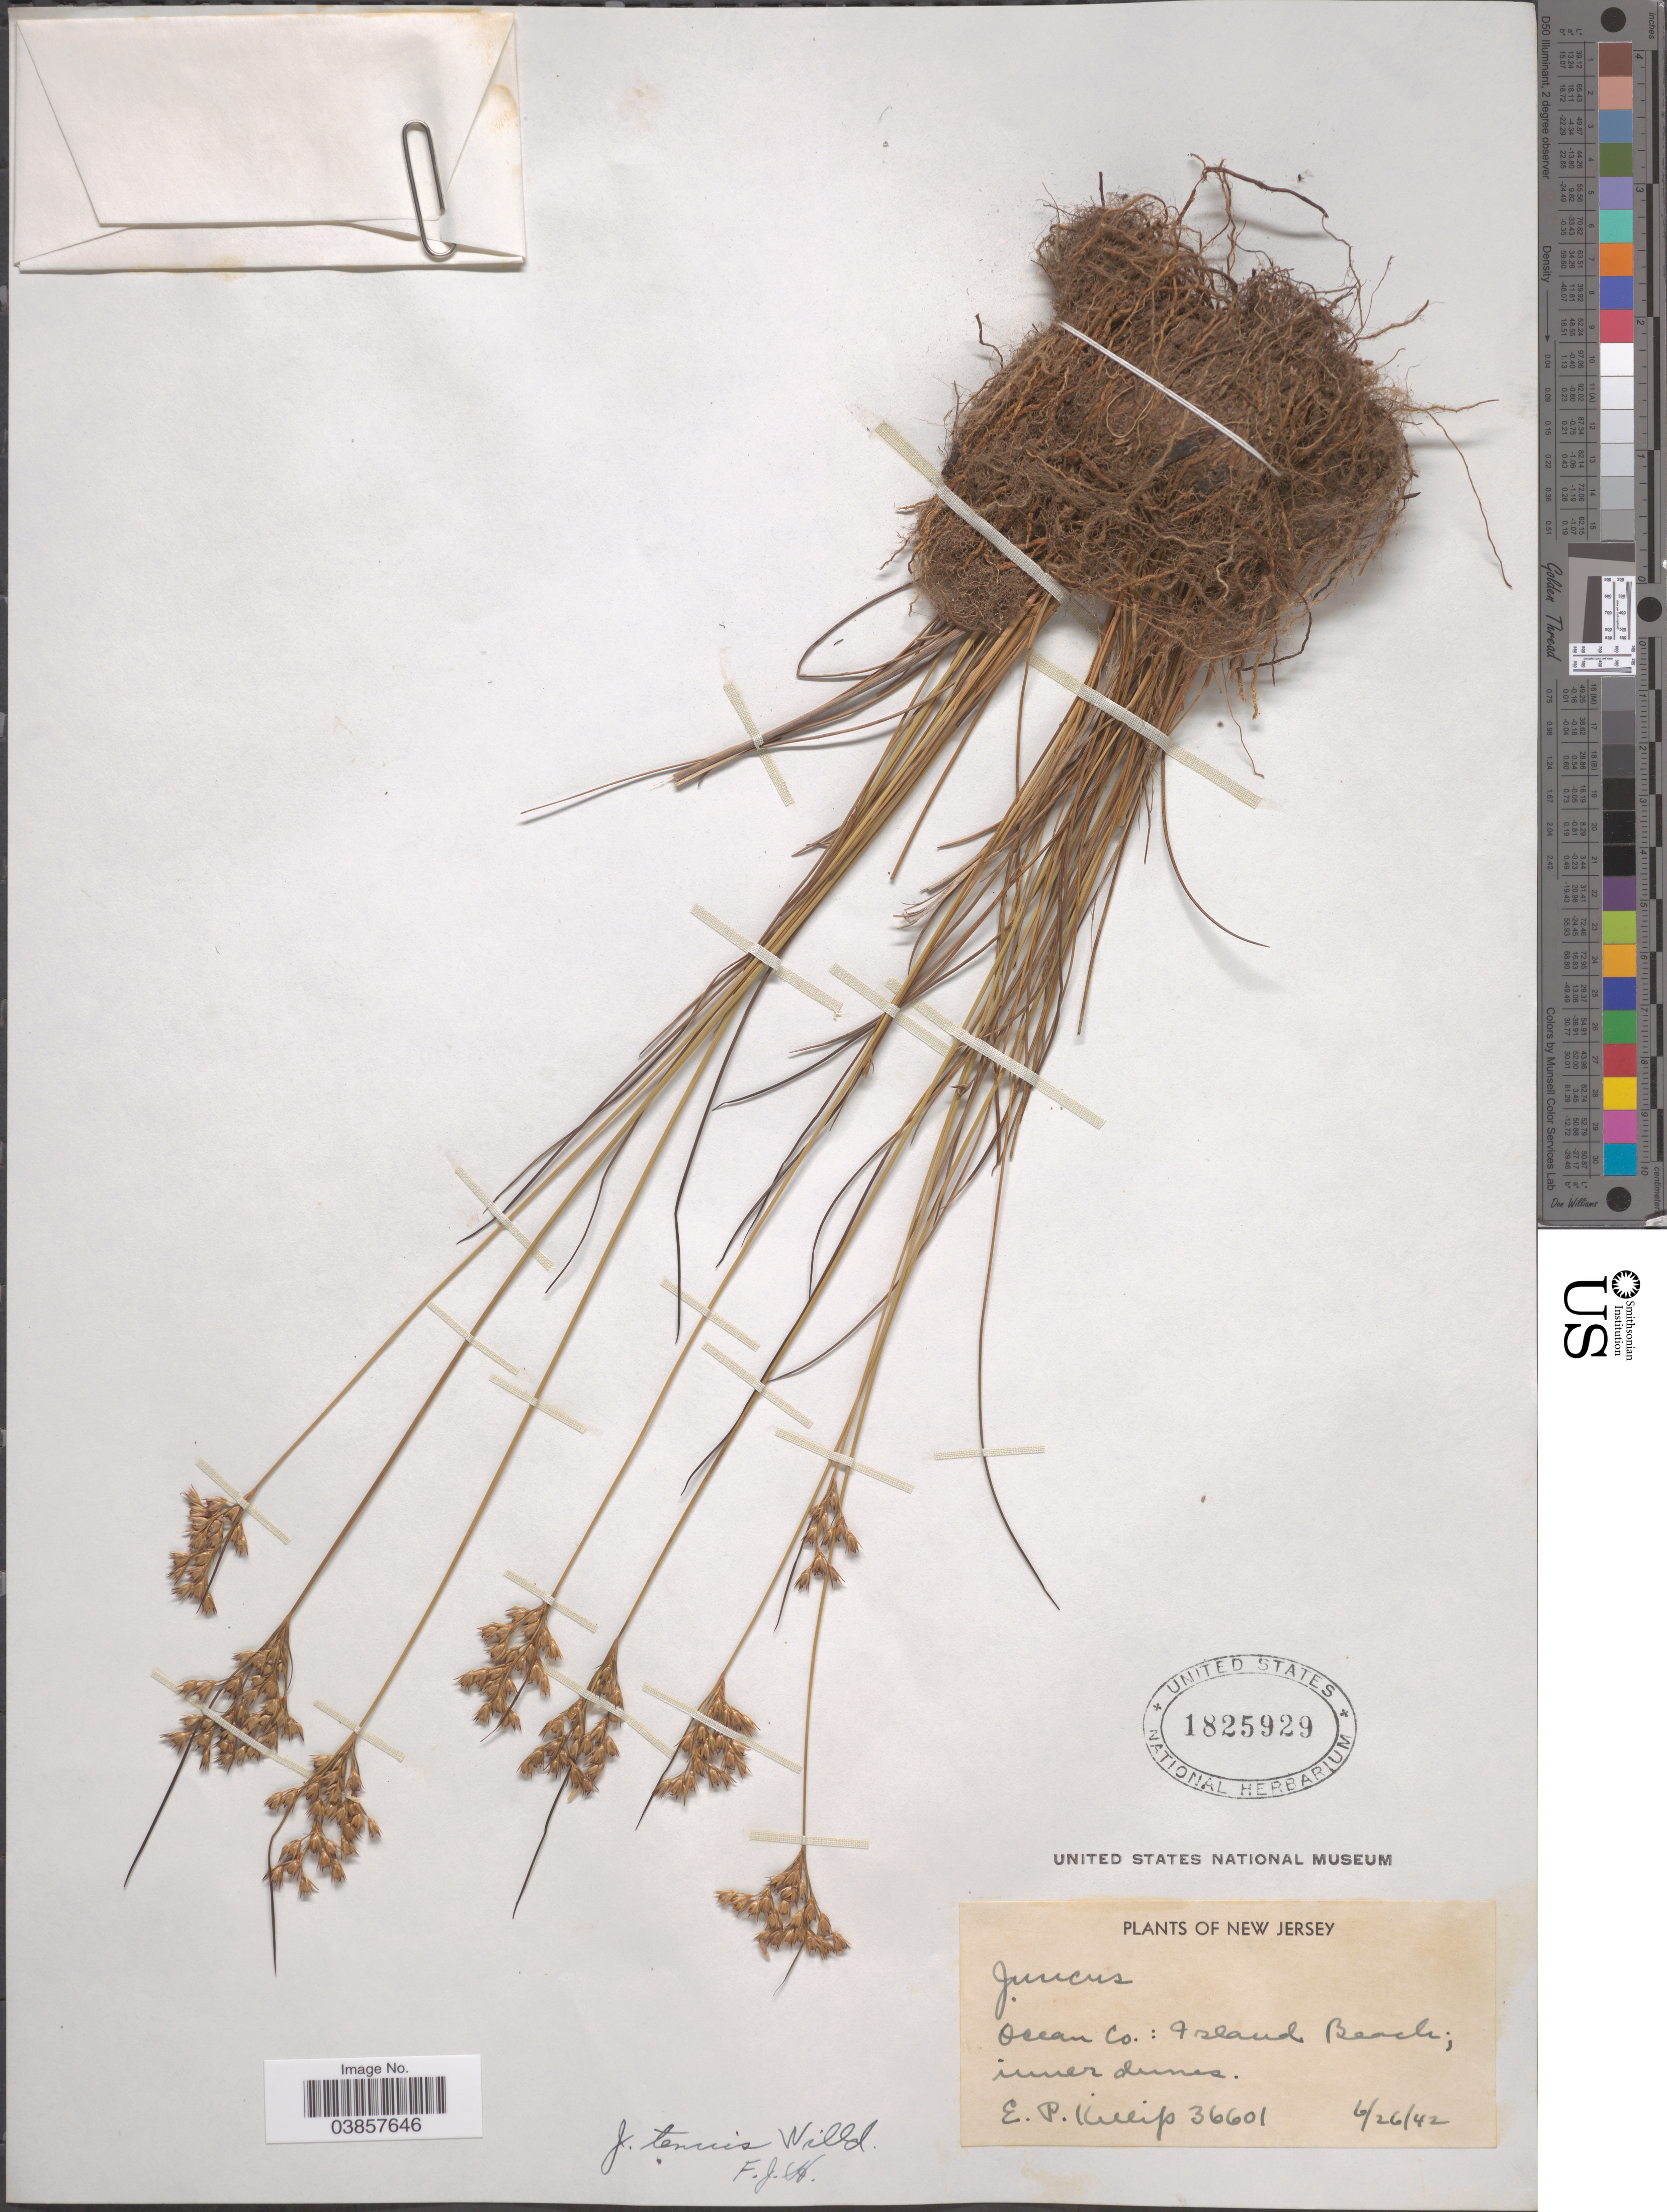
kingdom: Plantae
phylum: Tracheophyta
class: Liliopsida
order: Poales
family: Juncaceae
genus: Juncus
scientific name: Juncus tenuis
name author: Willd.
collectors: E. P. Killip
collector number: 36601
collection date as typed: Transcribed d/m/y: 26/6/42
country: United States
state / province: New Jersey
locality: Ocean Co.: Island Beach.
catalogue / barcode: US 1825929